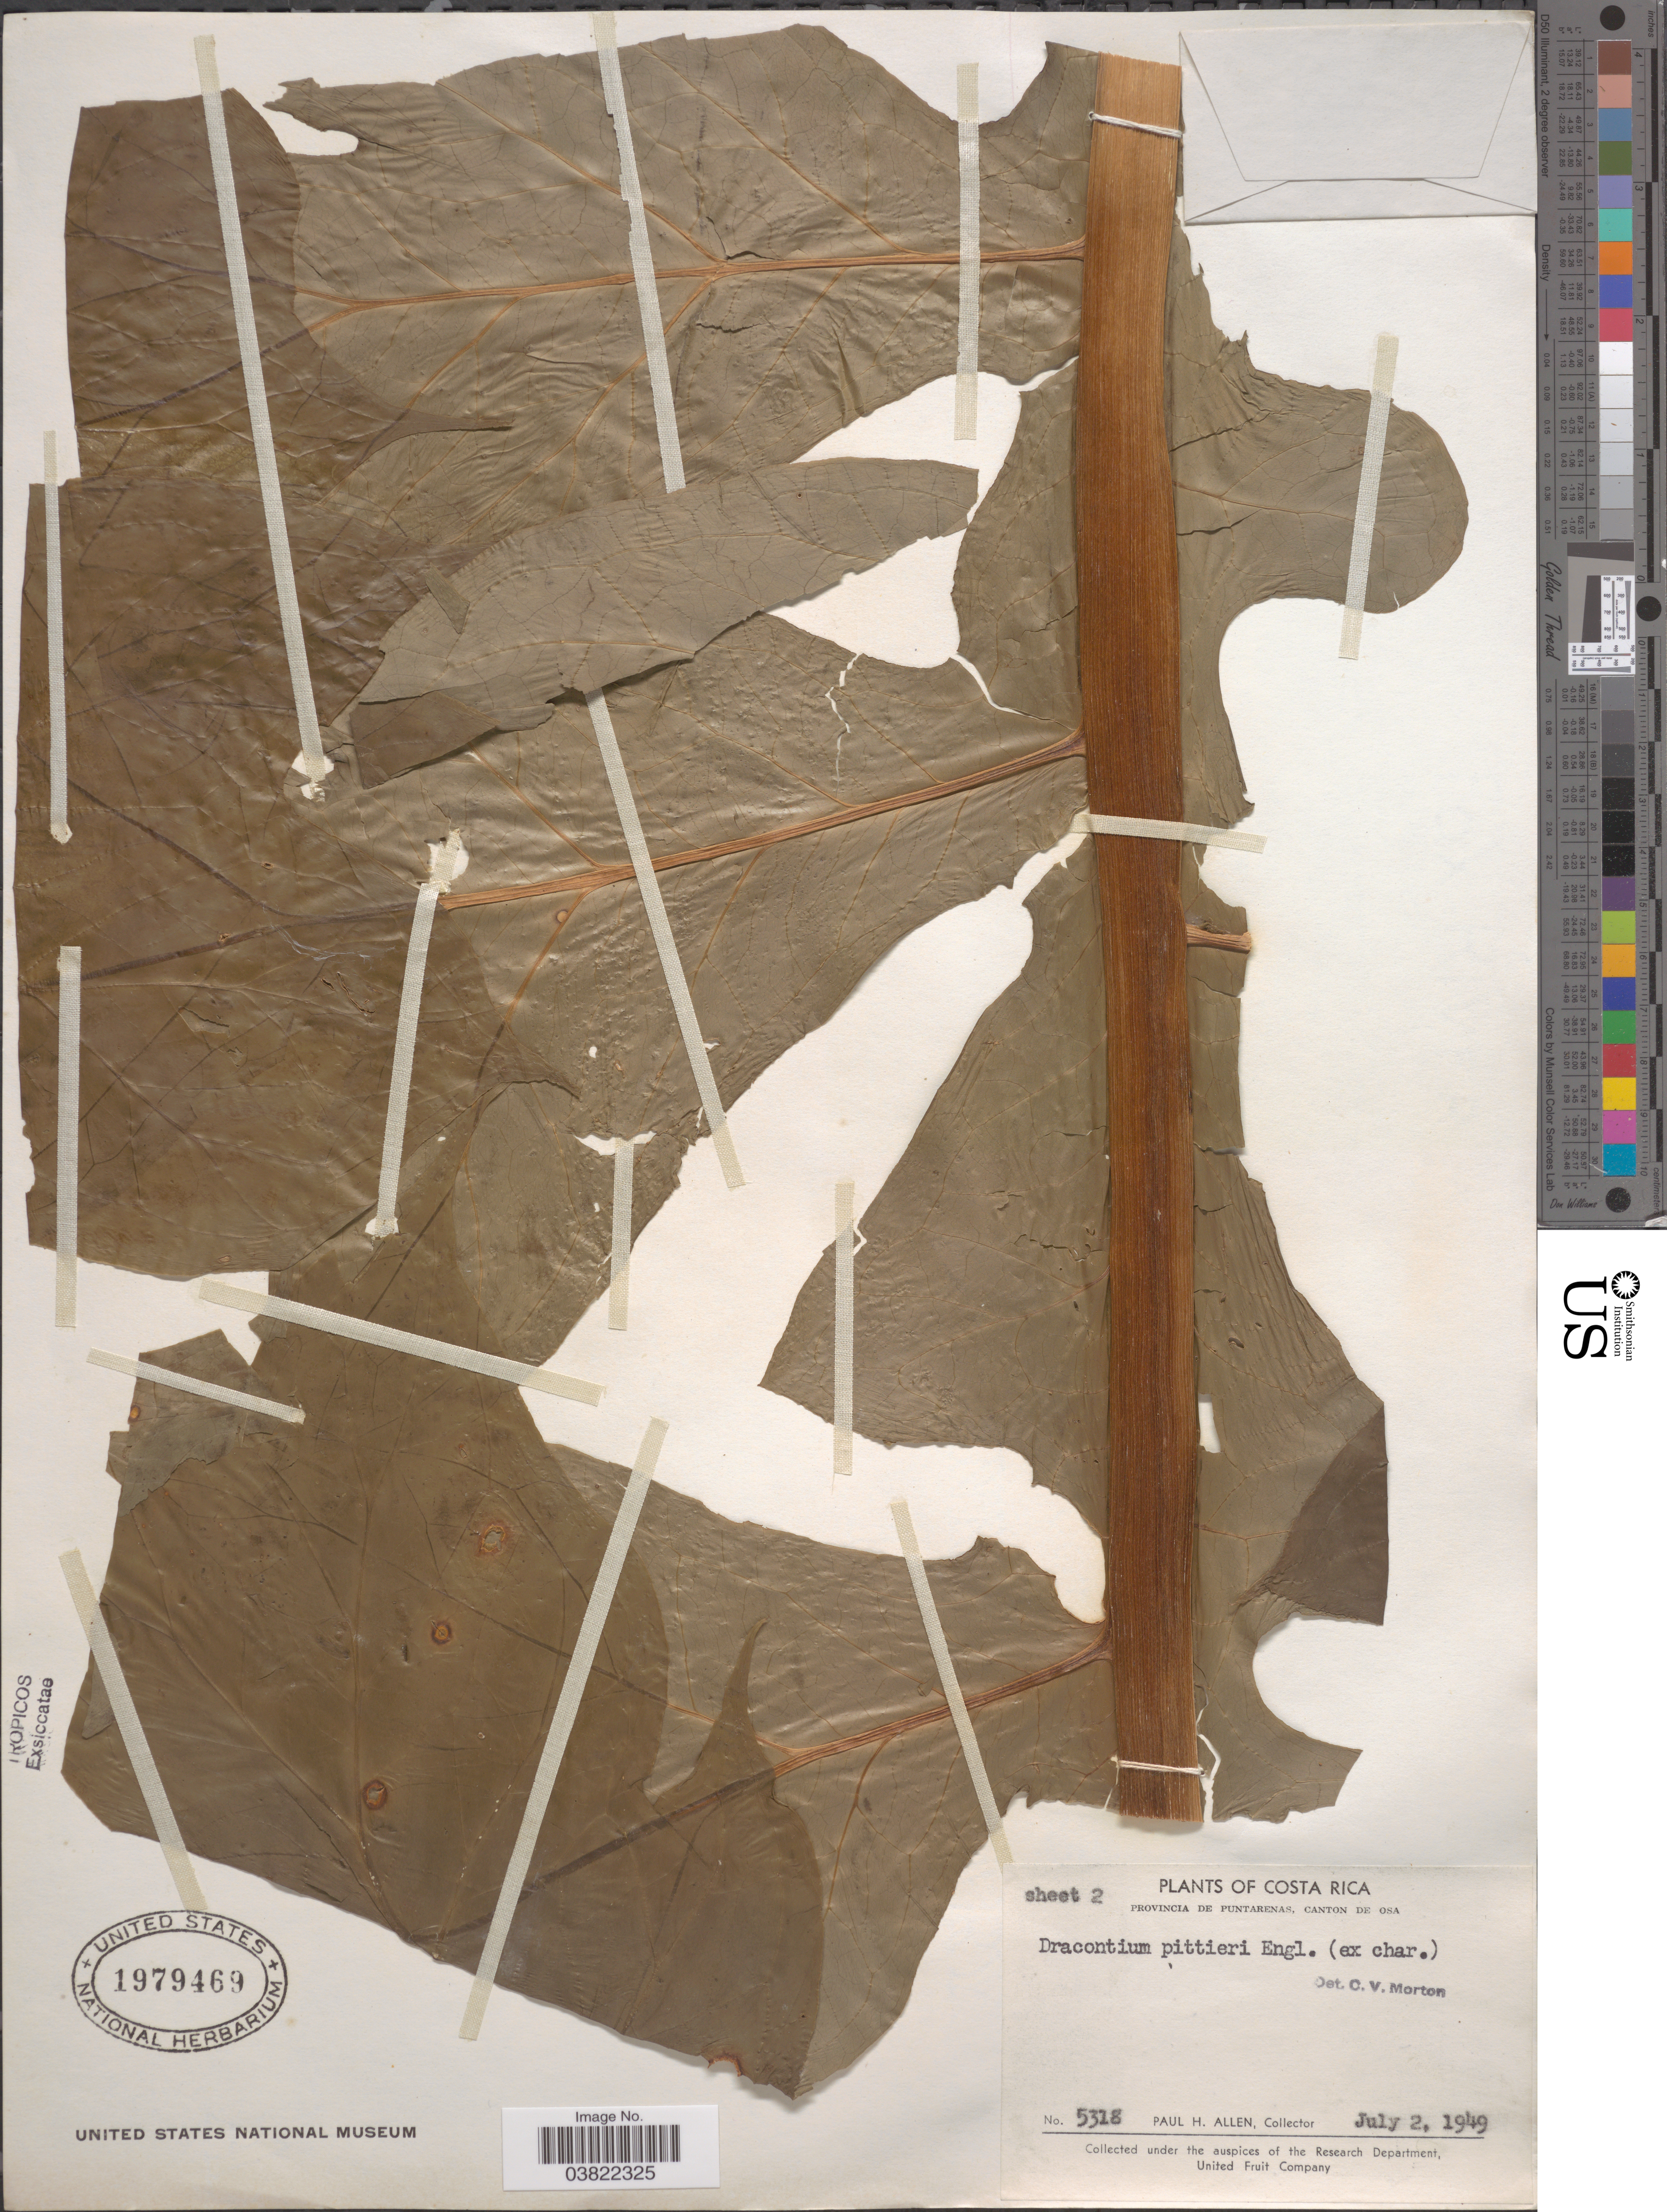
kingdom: Plantae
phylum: Tracheophyta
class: Liliopsida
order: Alismatales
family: Araceae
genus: Dracontium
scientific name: Dracontium pittieri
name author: Engl.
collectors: P. H. Allen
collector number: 5318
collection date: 1949-07-02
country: Costa Rica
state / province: Puntarenas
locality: Canton de Osa.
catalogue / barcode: US 1979469